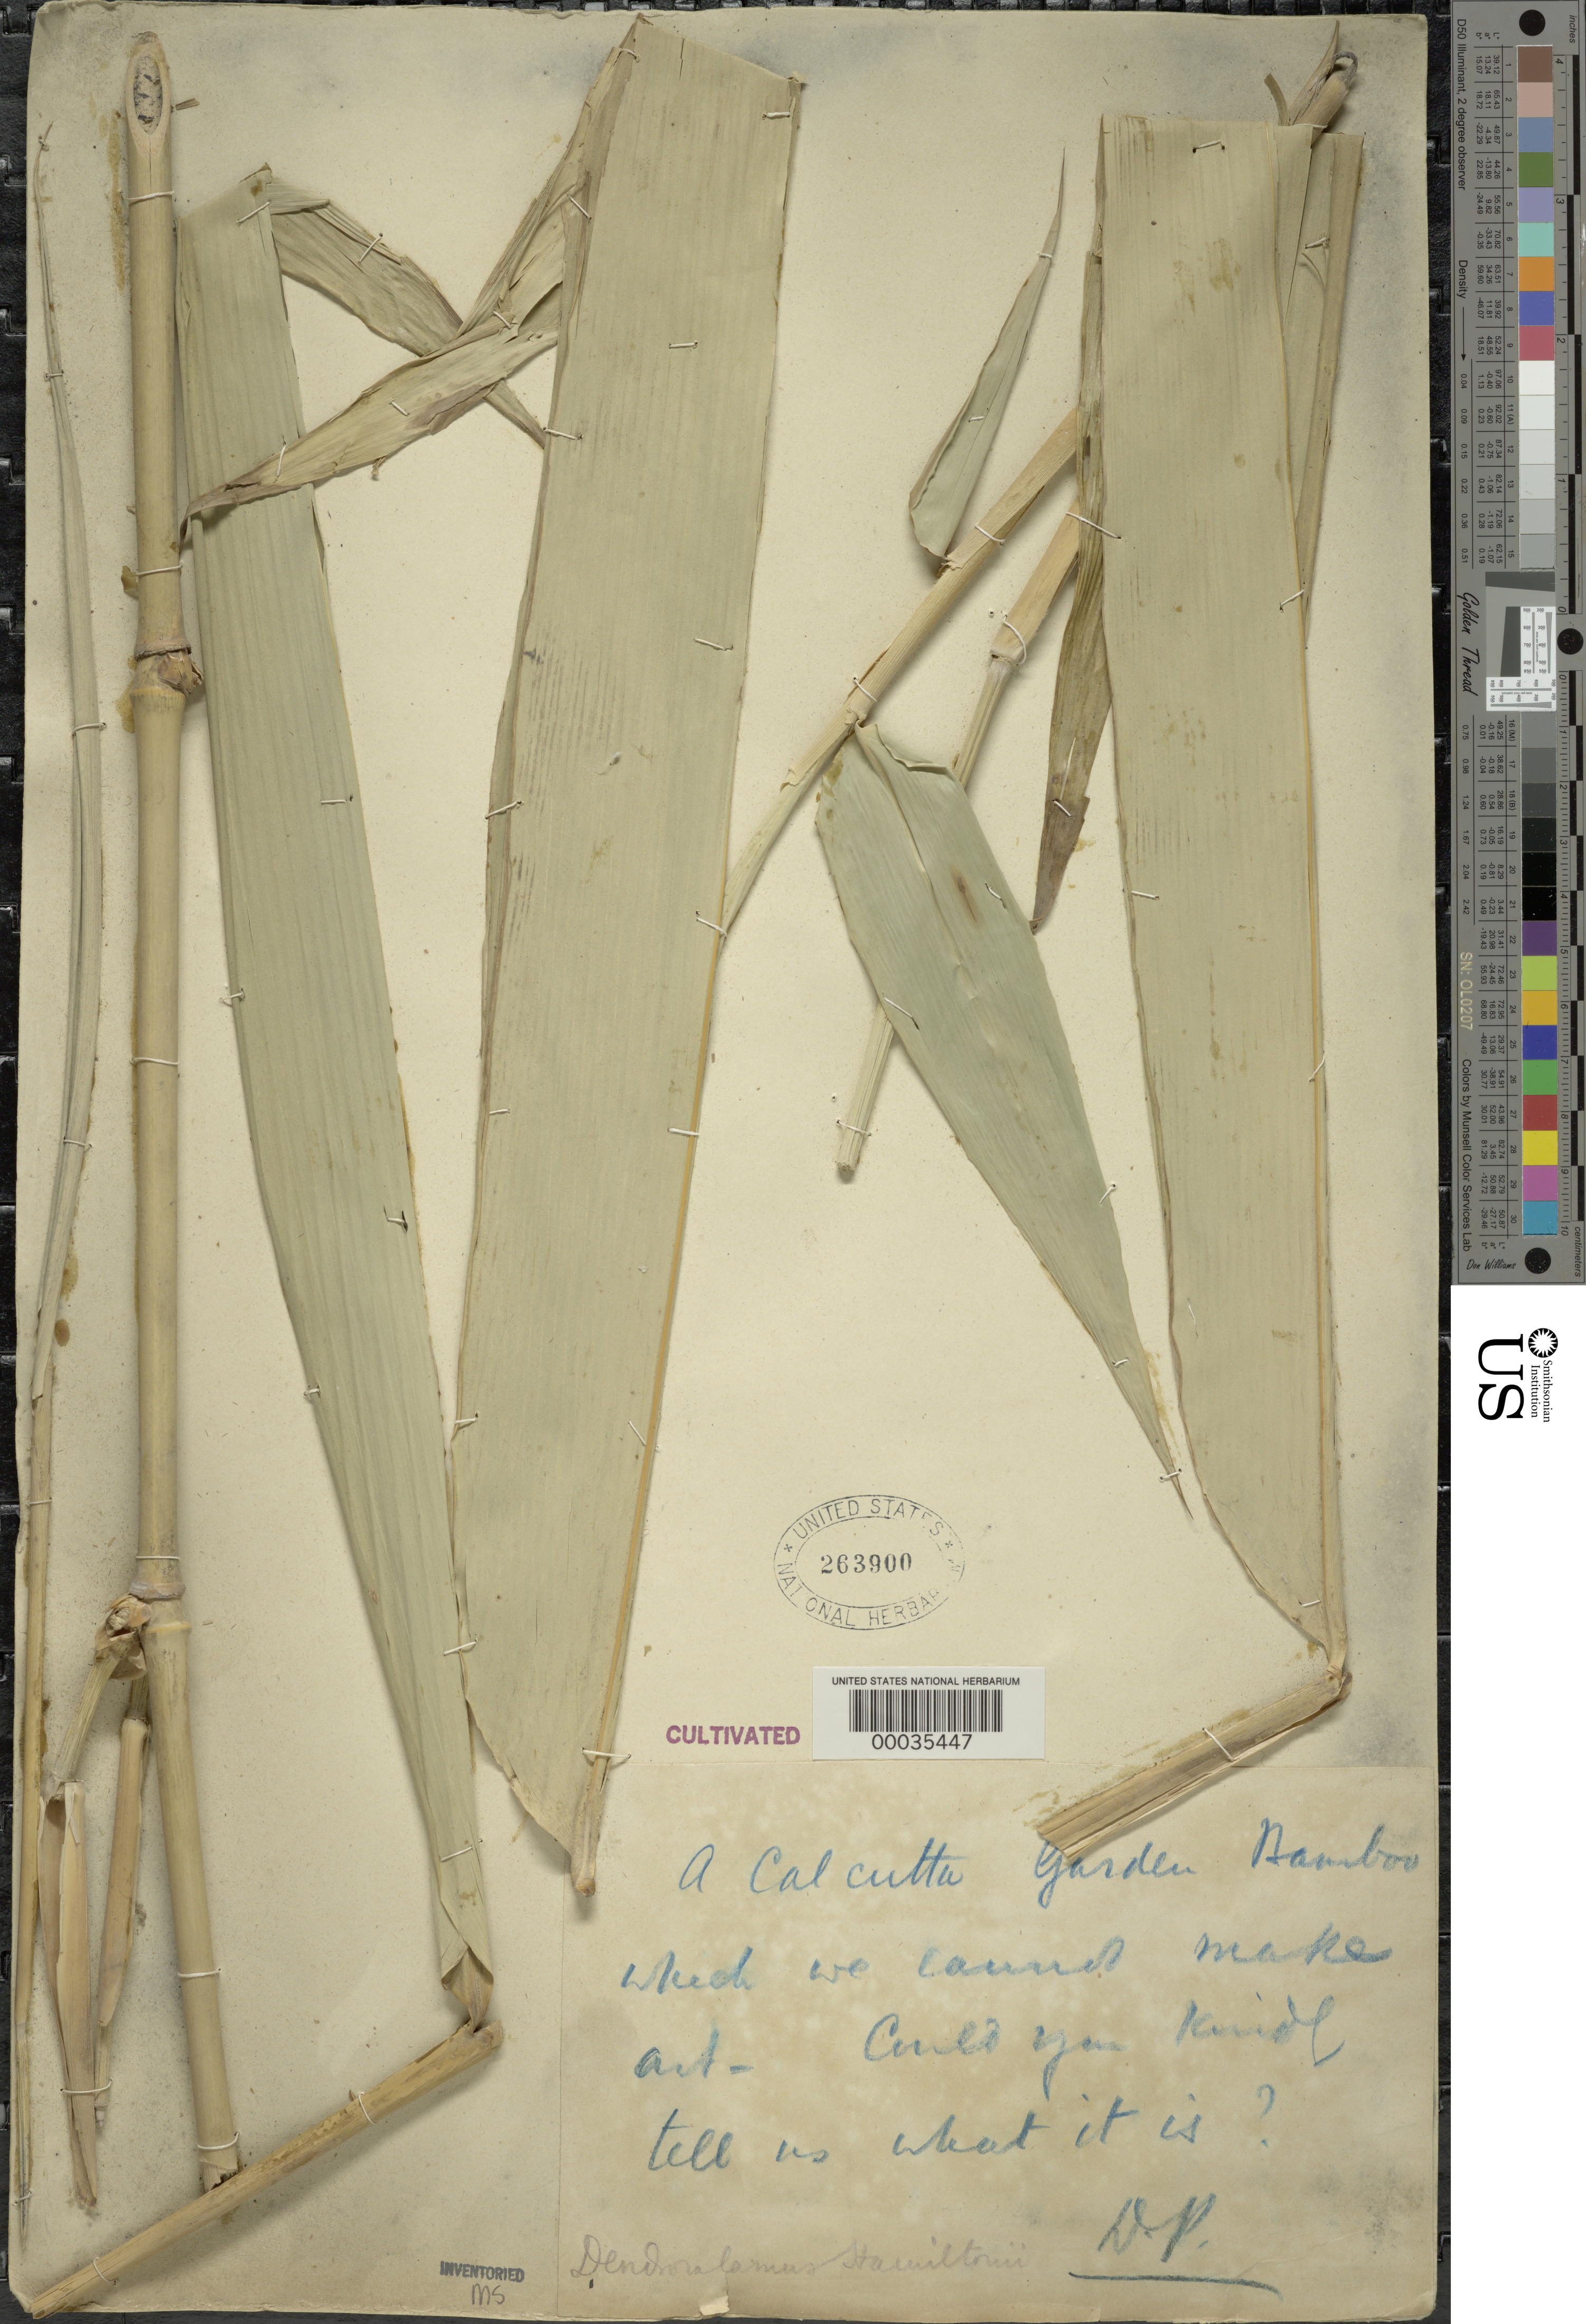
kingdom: Plantae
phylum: Tracheophyta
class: Liliopsida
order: Poales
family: Poaceae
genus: Dendrocalamus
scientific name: Dendrocalamus hamiltonii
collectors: D. P.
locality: Calcutta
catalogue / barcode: US 263900